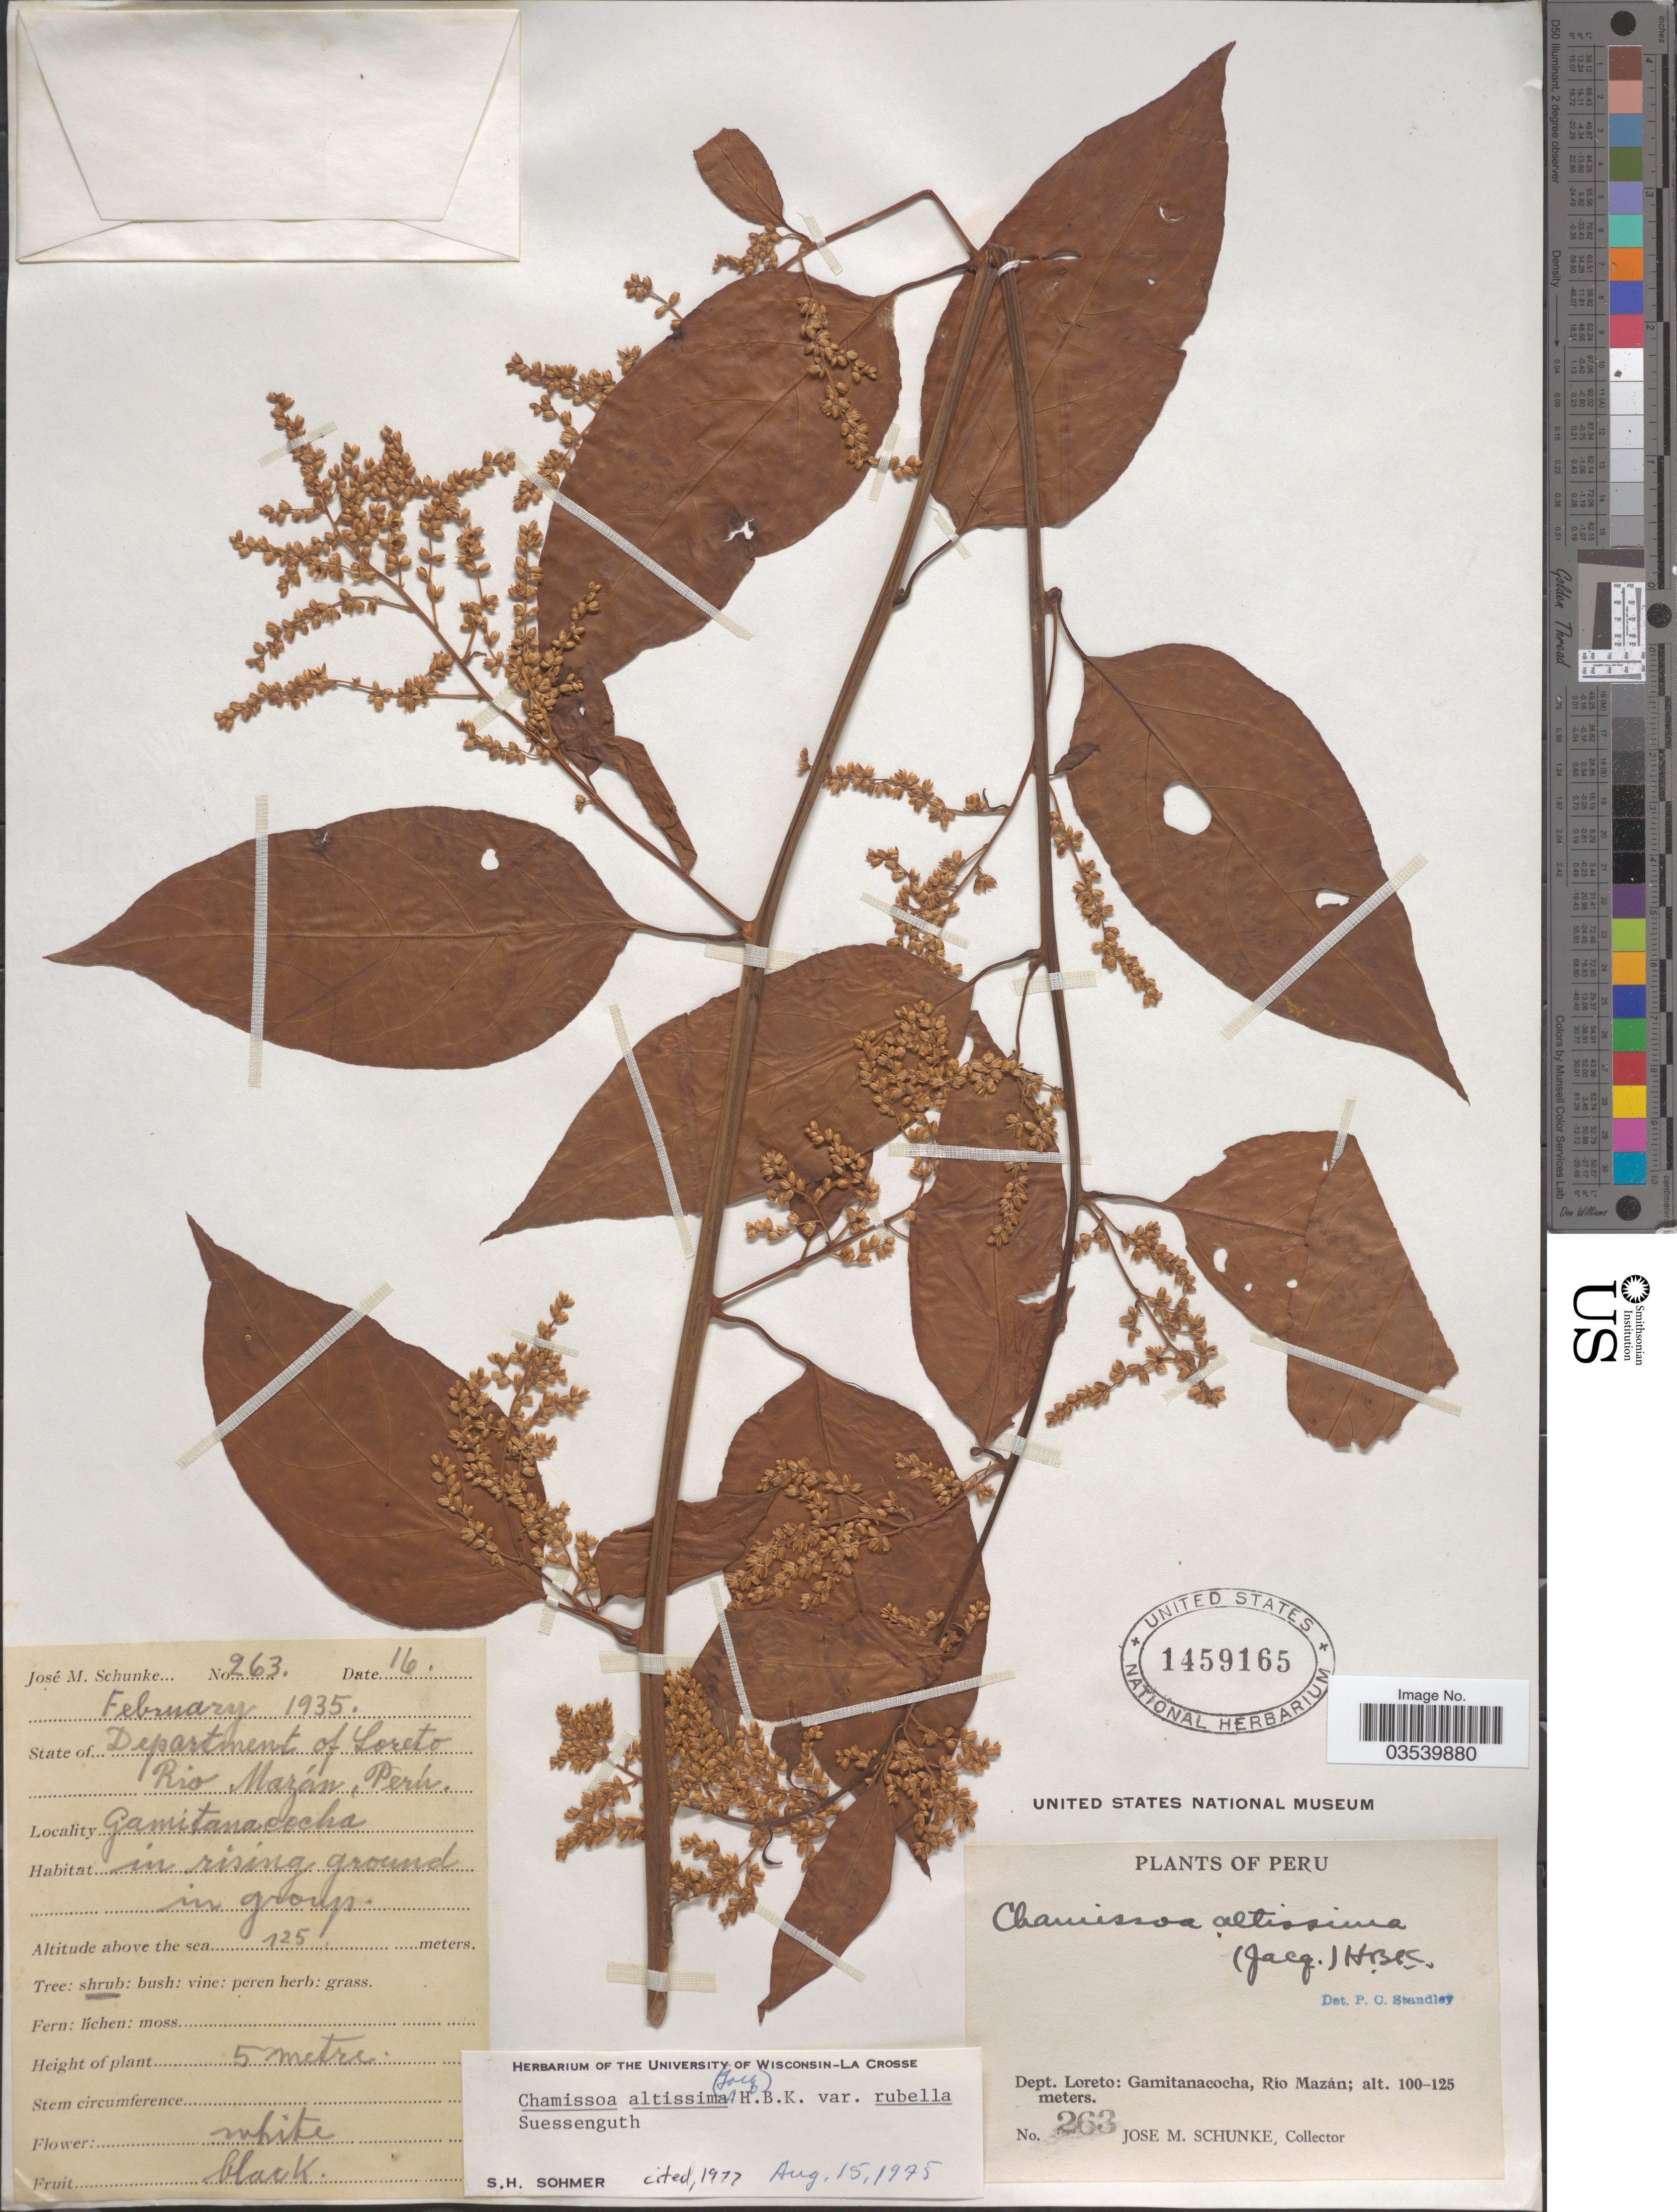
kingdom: Plantae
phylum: Tracheophyta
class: Magnoliopsida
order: Caryophyllales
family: Amaranthaceae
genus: Chamissoa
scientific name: Chamissoa altissima var. rubella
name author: Suess.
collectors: J. M. Schunke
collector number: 263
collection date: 1935-02-16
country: Peru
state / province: Loreto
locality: Department of Loreto. Rio Mazán. Gamitanacocha.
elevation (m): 125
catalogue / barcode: US 1459165